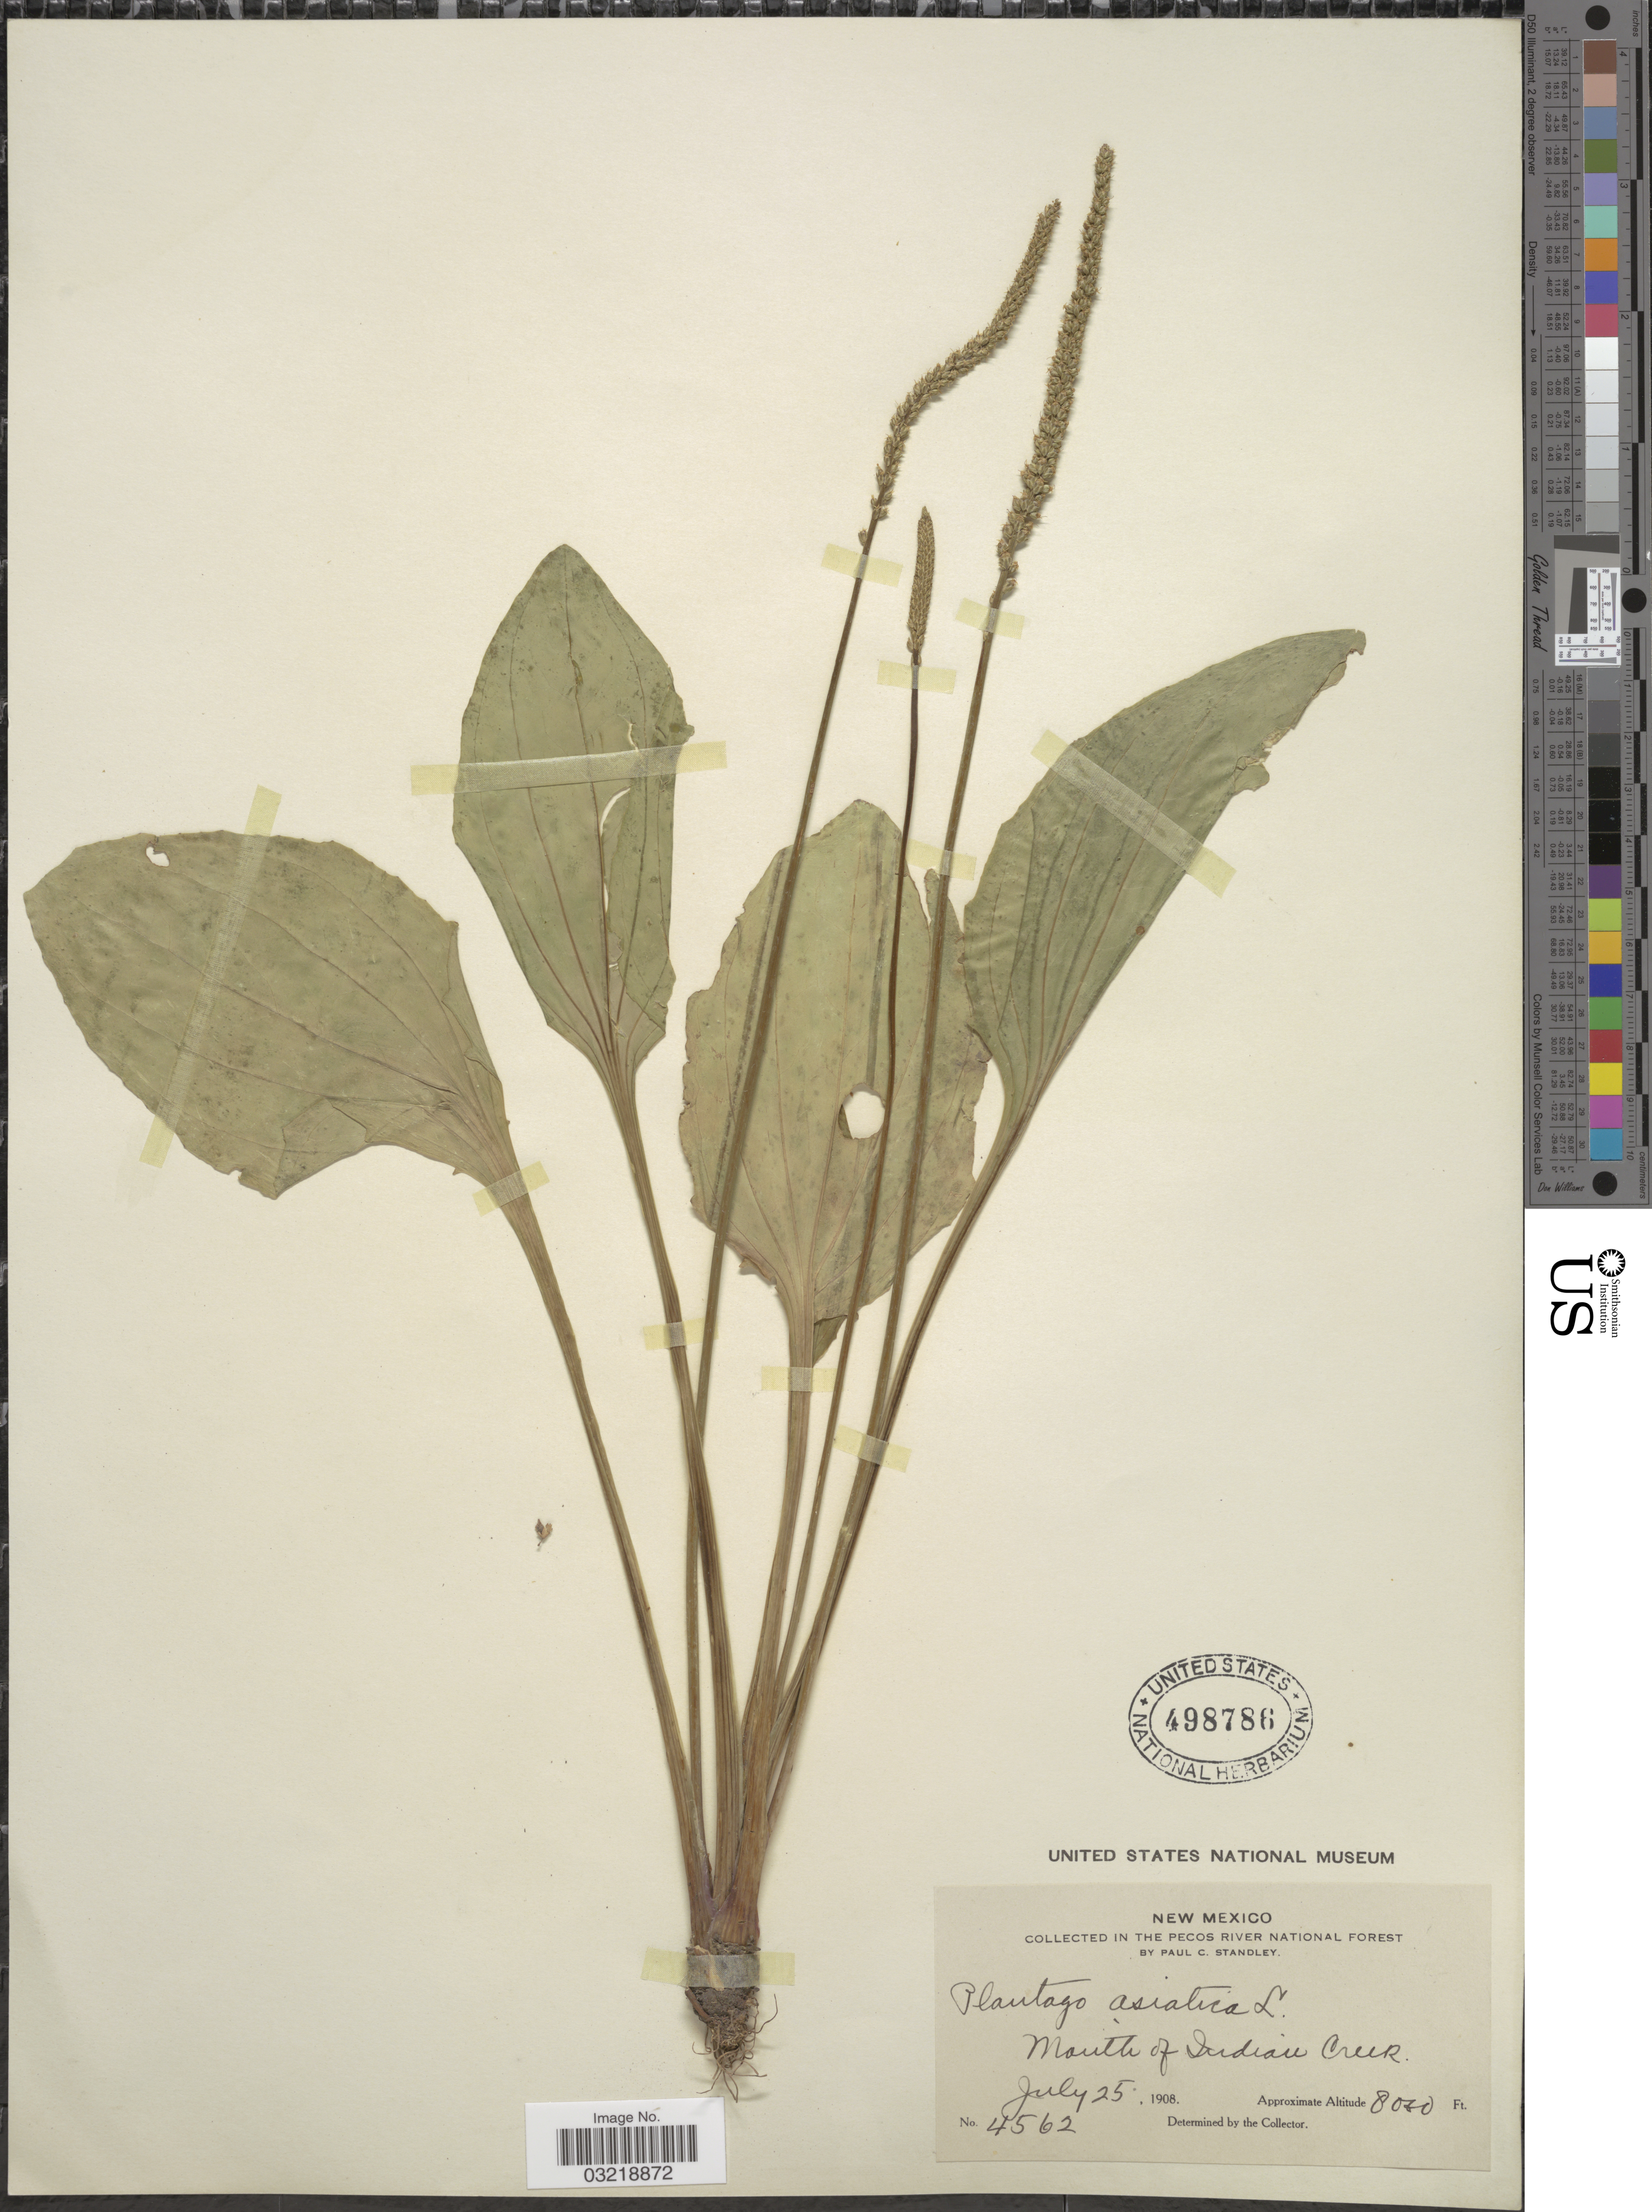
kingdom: Plantae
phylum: Tracheophyta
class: Magnoliopsida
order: Lamiales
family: Plantaginaceae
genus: Plantago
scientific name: Plantago major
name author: L.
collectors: P. C. Standley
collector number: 4562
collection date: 1908-07-25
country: United States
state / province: New Mexico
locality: In the Pecos River National Forest. Mouth of Indian Creek.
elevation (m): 2438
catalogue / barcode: US 498786